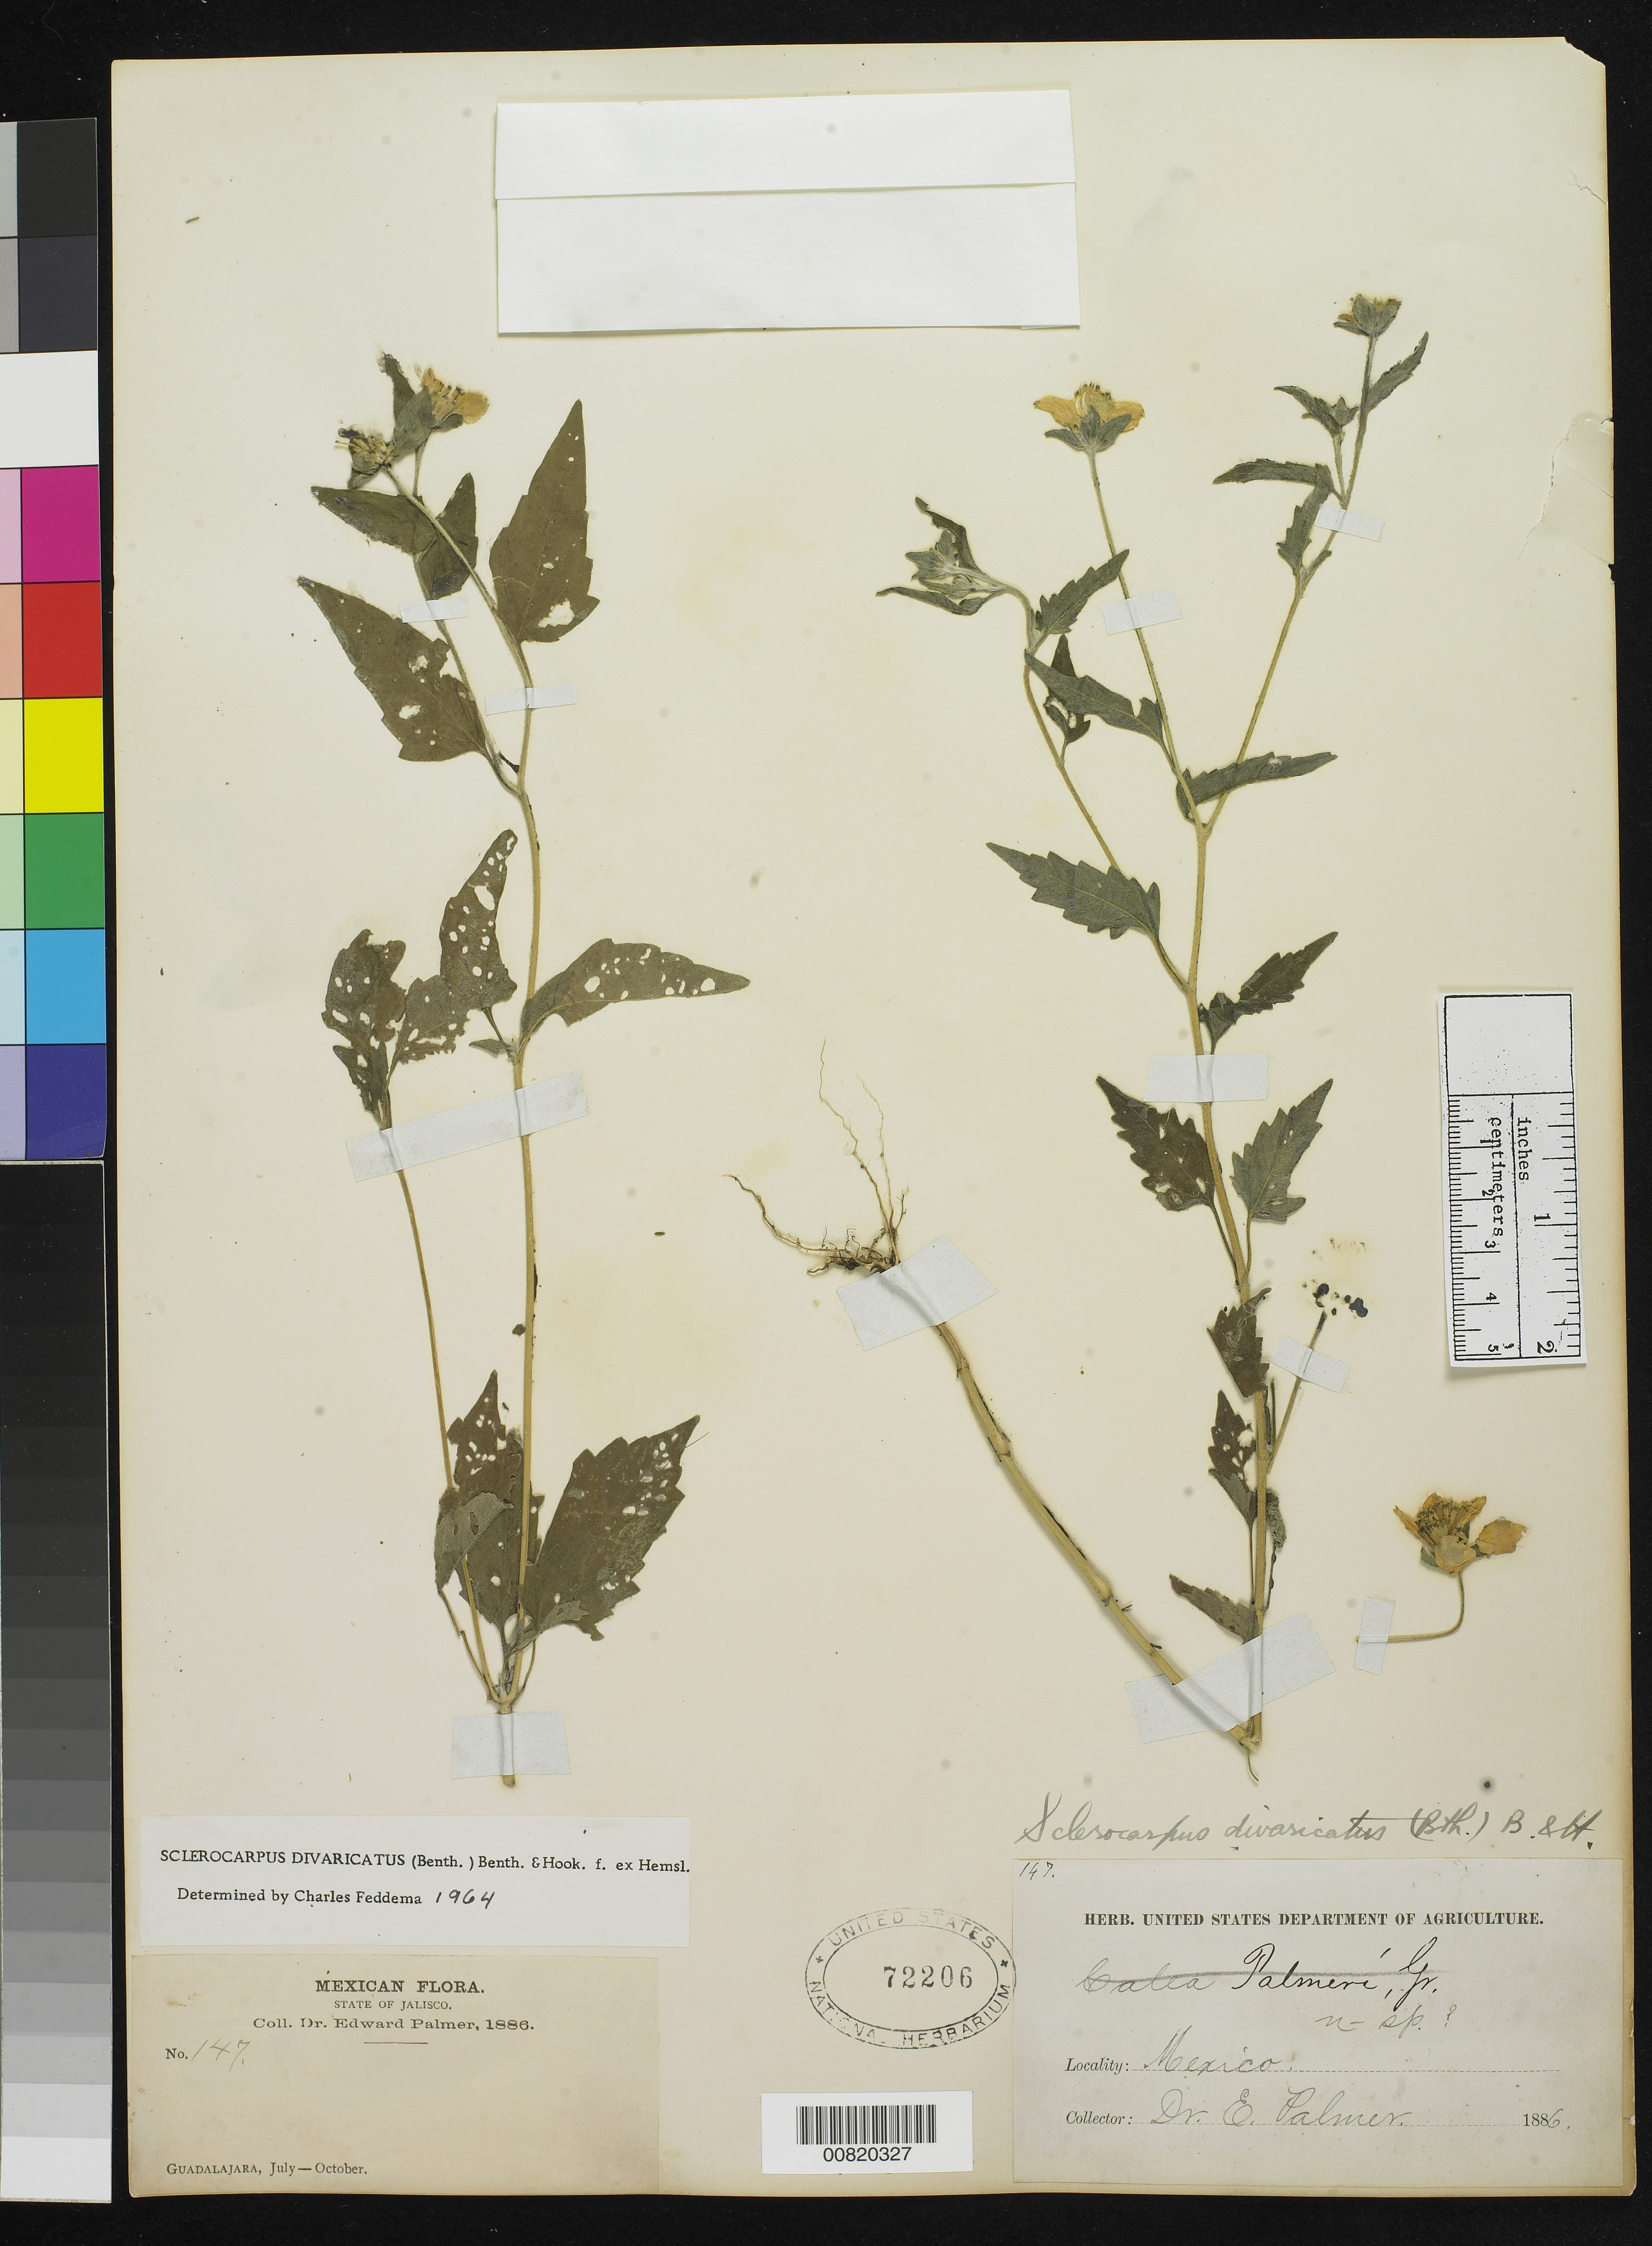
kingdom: Plantae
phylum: Tracheophyta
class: Magnoliopsida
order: Asterales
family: Asteraceae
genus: Sclerocarpus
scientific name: Sclerocarpus divaricatus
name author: (Benth.) Benth. & Hook. f. ex Hemsl.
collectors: E. Palmer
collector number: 147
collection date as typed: Jul 1886 to -- Oct 1886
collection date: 1886-07/1886-10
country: Mexico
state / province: Jalisco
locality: Guadalajara, Jalisco.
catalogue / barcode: US 72206